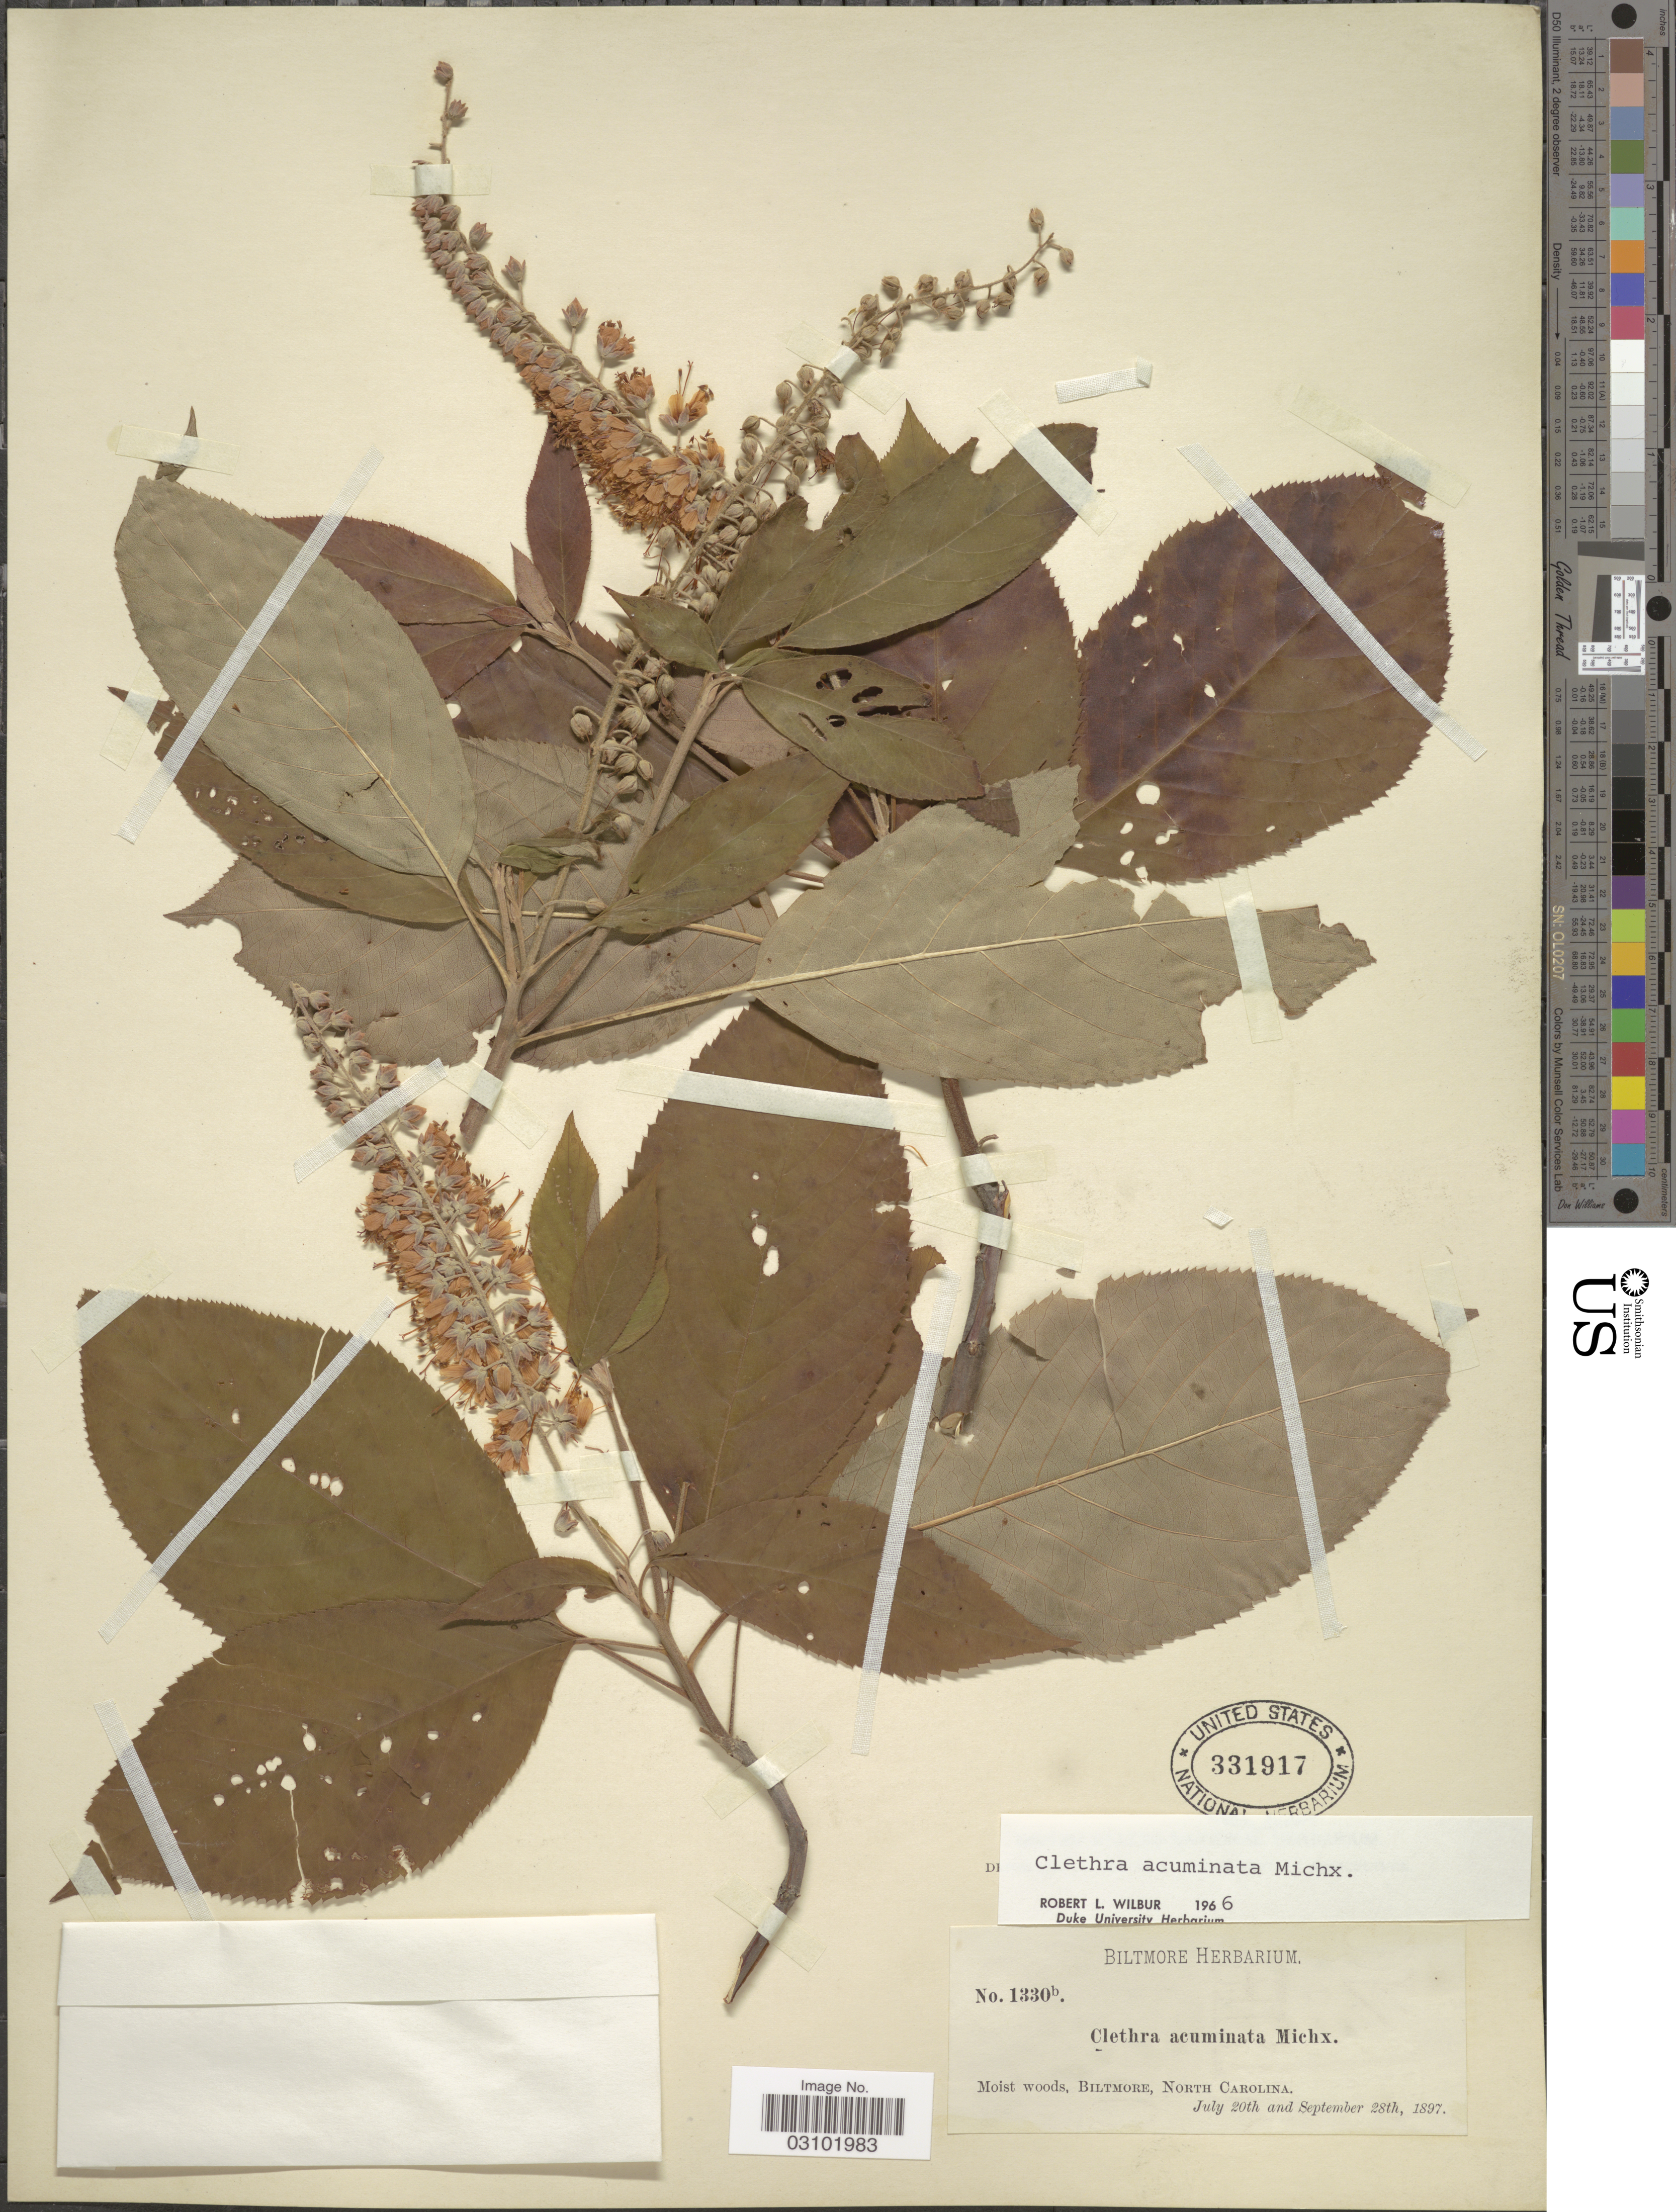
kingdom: Plantae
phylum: Tracheophyta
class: Magnoliopsida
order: Ericales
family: Clethraceae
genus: Clethra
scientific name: Clethra acuminata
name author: Michx.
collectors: ex herb. Biltmore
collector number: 1330b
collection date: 1897-07-20/1897-09-28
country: United States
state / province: North Carolina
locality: Moist woods, Biltmore.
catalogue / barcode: US 331917